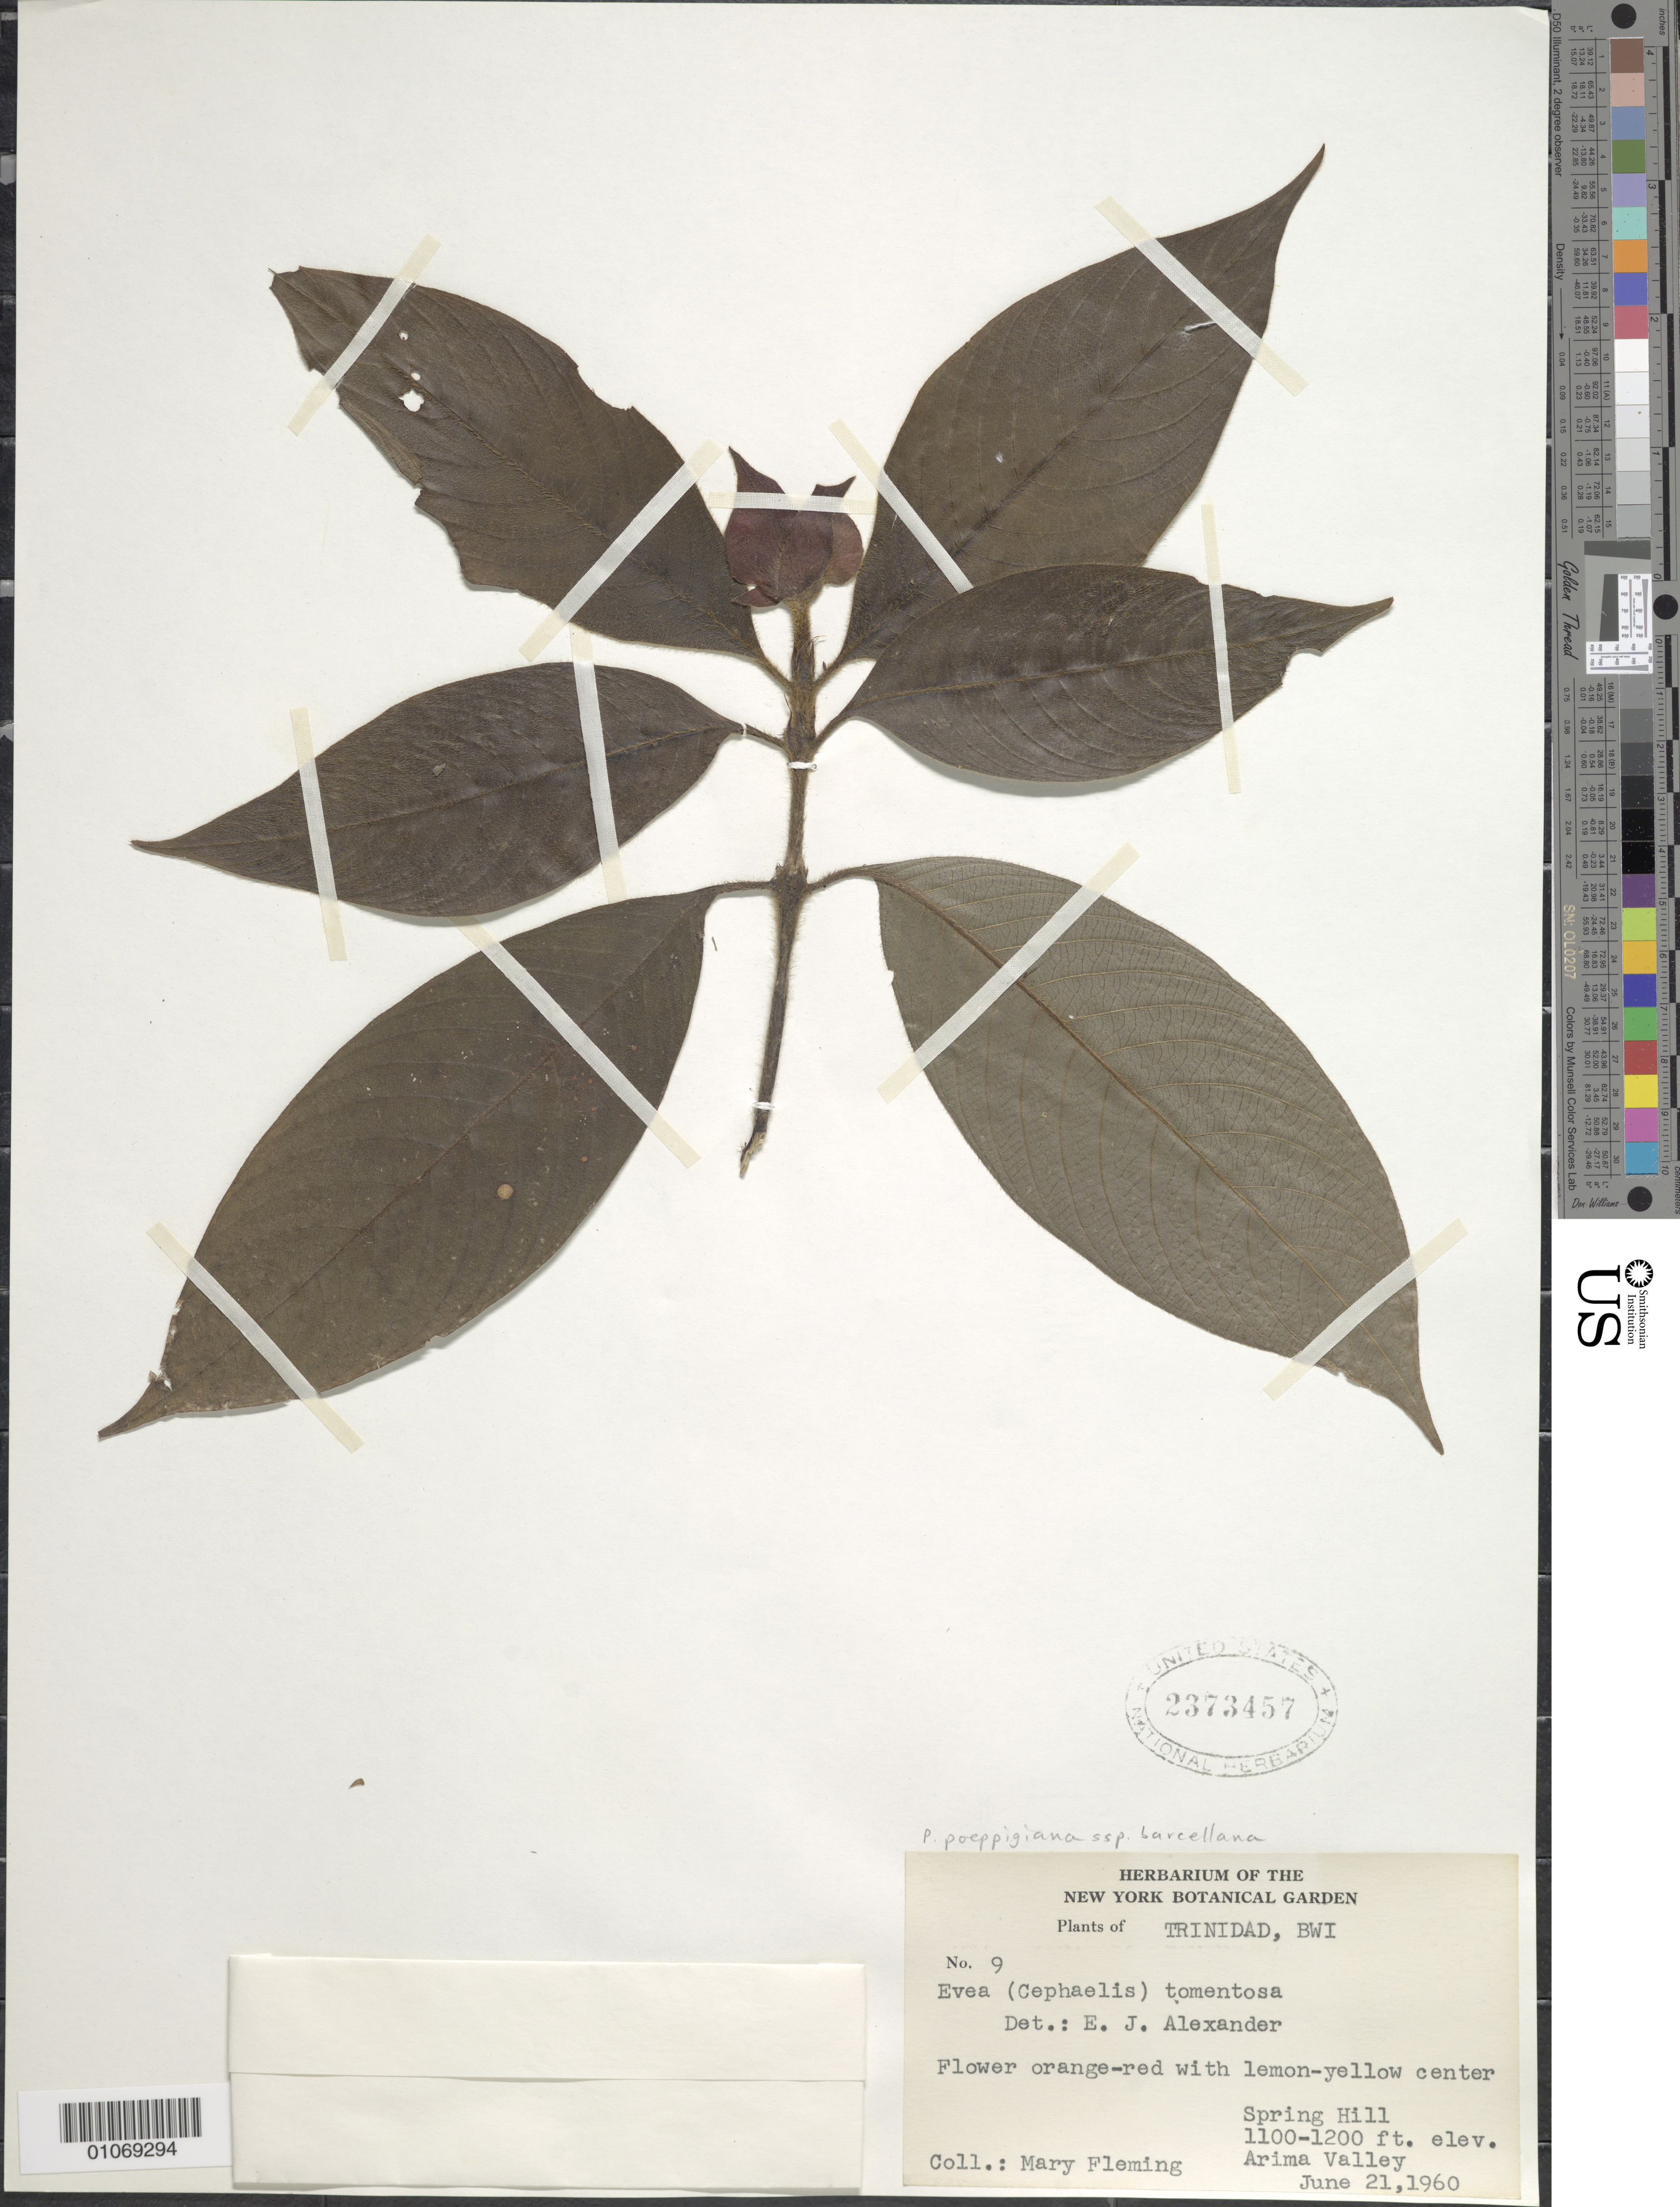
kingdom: Plantae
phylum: Tracheophyta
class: Magnoliopsida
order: Gentianales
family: Rubiaceae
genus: Cephaelis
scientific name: Cephaelis tomentosa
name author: (Aubl.) Vahl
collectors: M. Fleming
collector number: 9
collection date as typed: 21 Jun 1960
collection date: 1960-06-21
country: Trinidad and Tobago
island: Trinidad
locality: Spring Hill. Arima Valley.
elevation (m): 335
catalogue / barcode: US 2373457